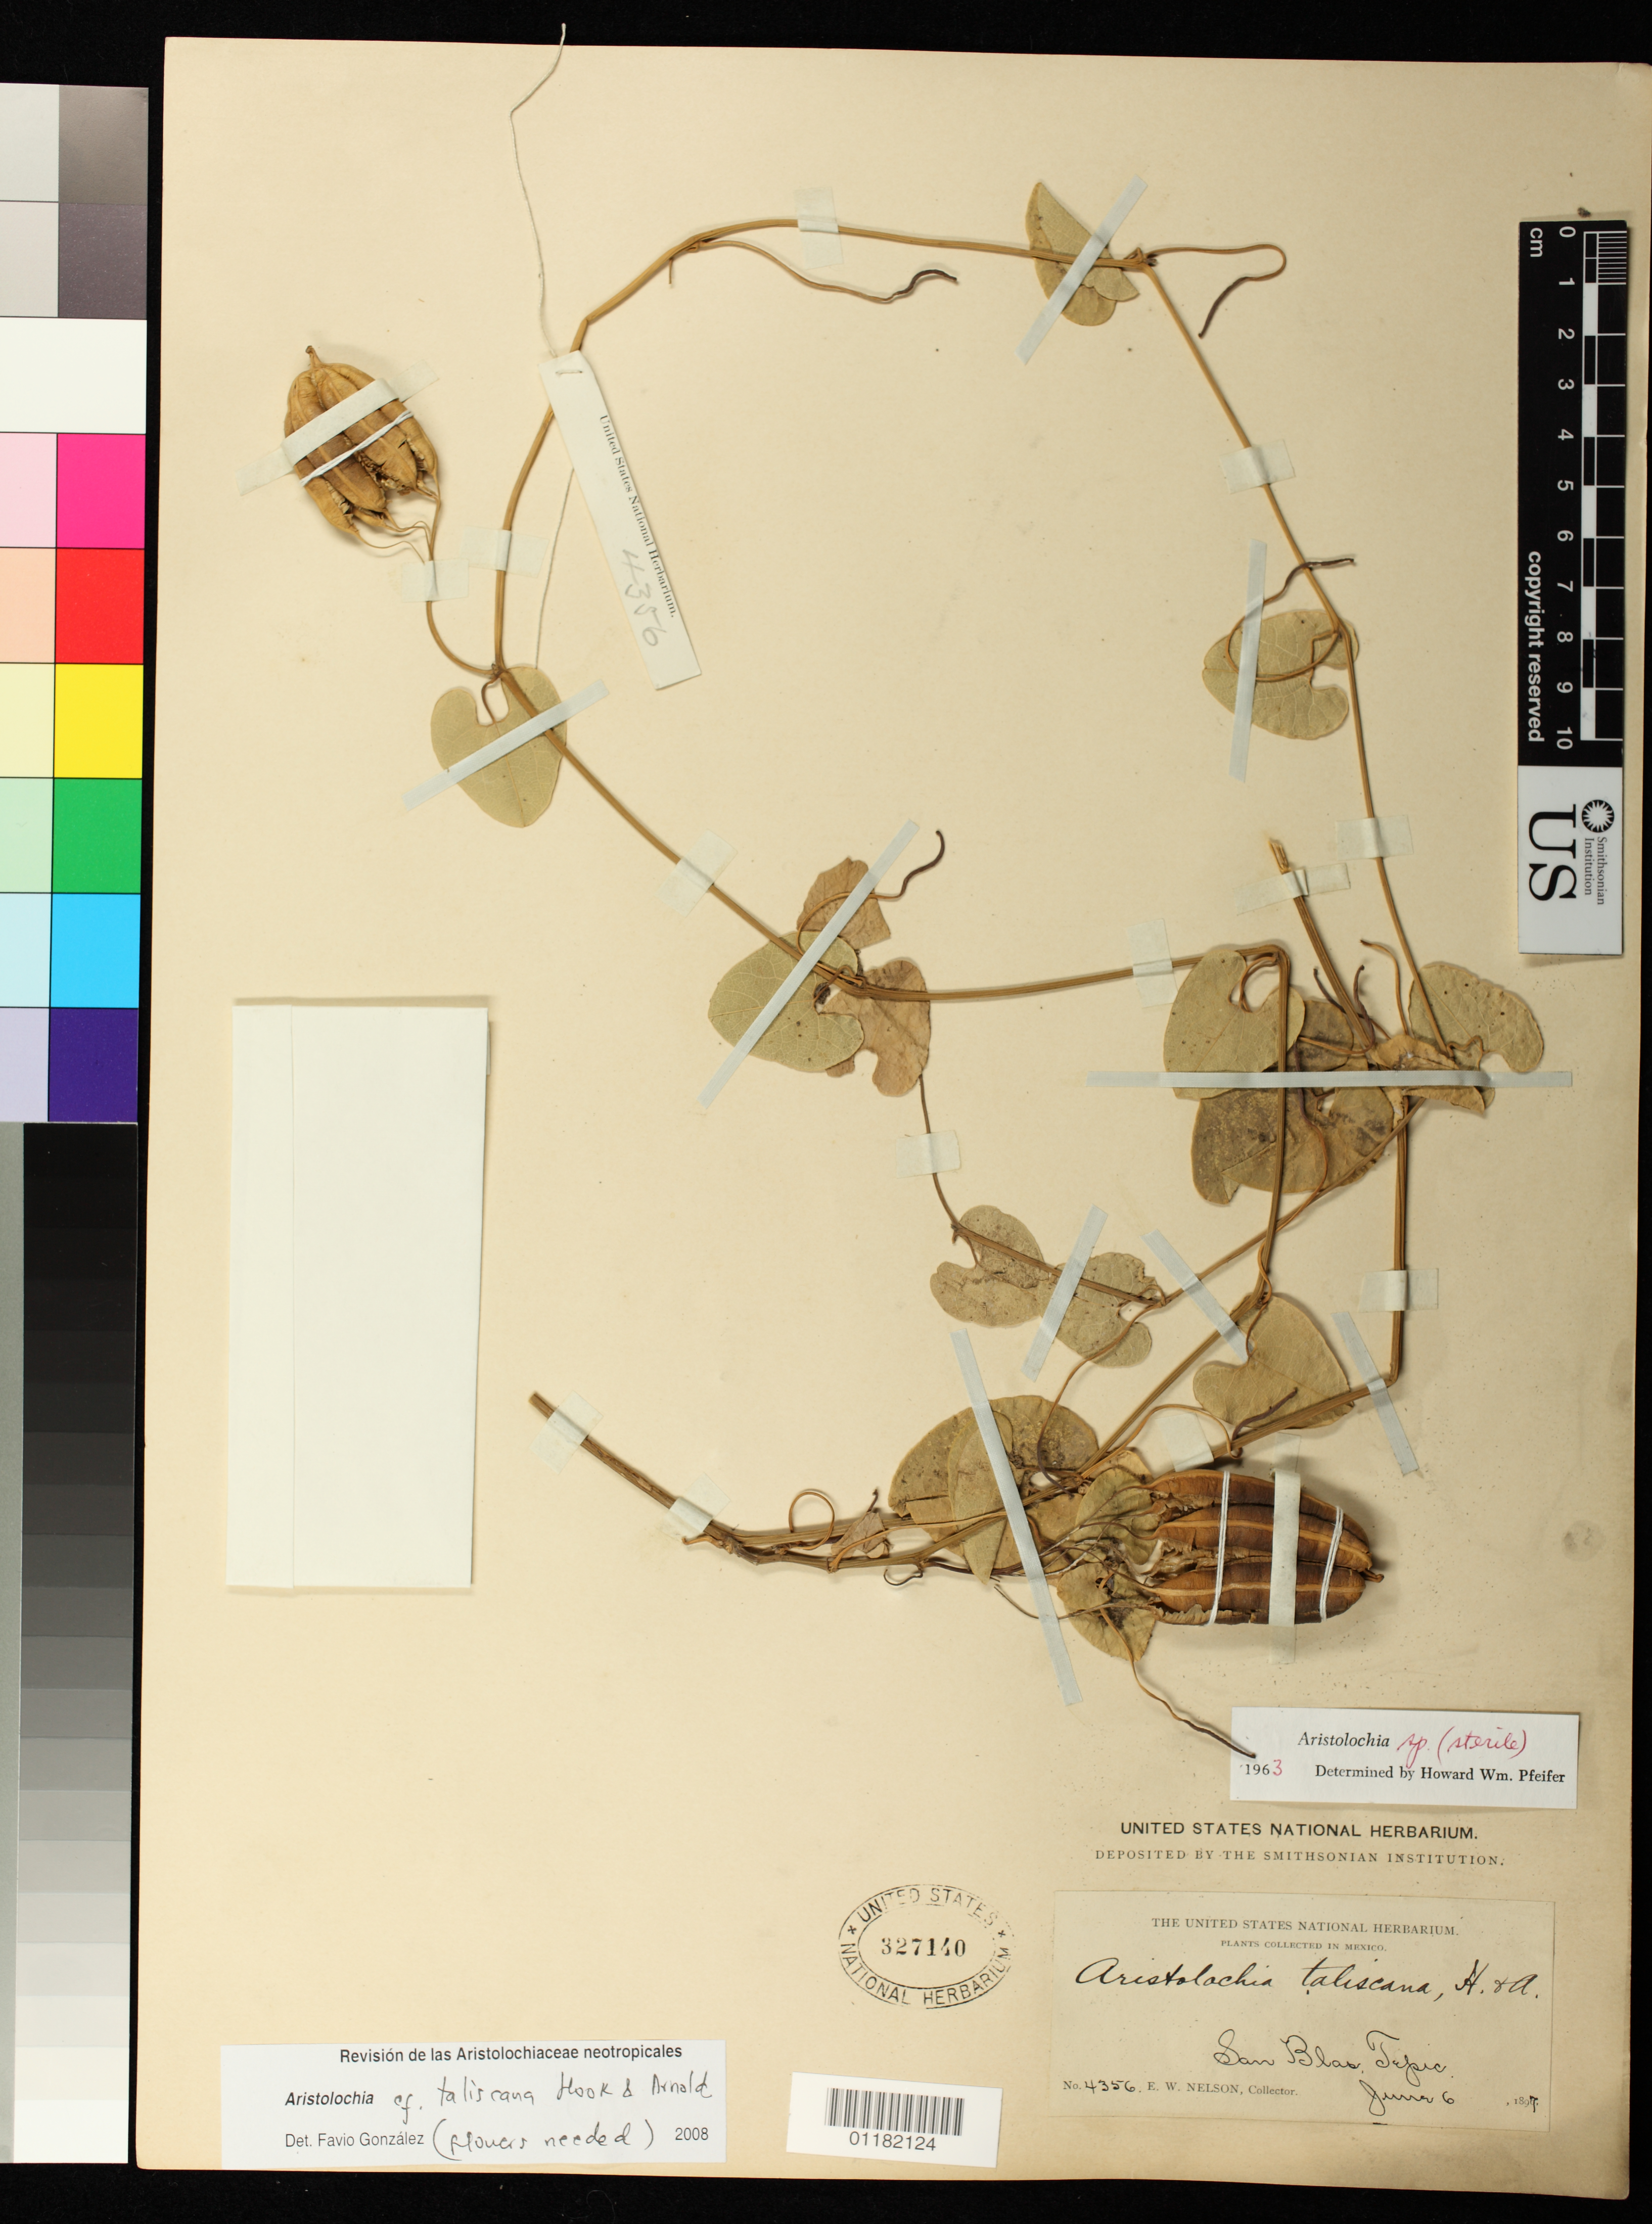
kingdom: Plantae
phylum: Tracheophyta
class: Magnoliopsida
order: Piperales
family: Aristolochiaceae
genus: Aristolochia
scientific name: Aristolochia taliscana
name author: Hook. & Arn.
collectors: E. W. Nelson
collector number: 4356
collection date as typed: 06 Jun 1897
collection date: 1897-06-06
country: Mexico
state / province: Nayarit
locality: San Blas, Tepic.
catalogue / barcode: US 327140